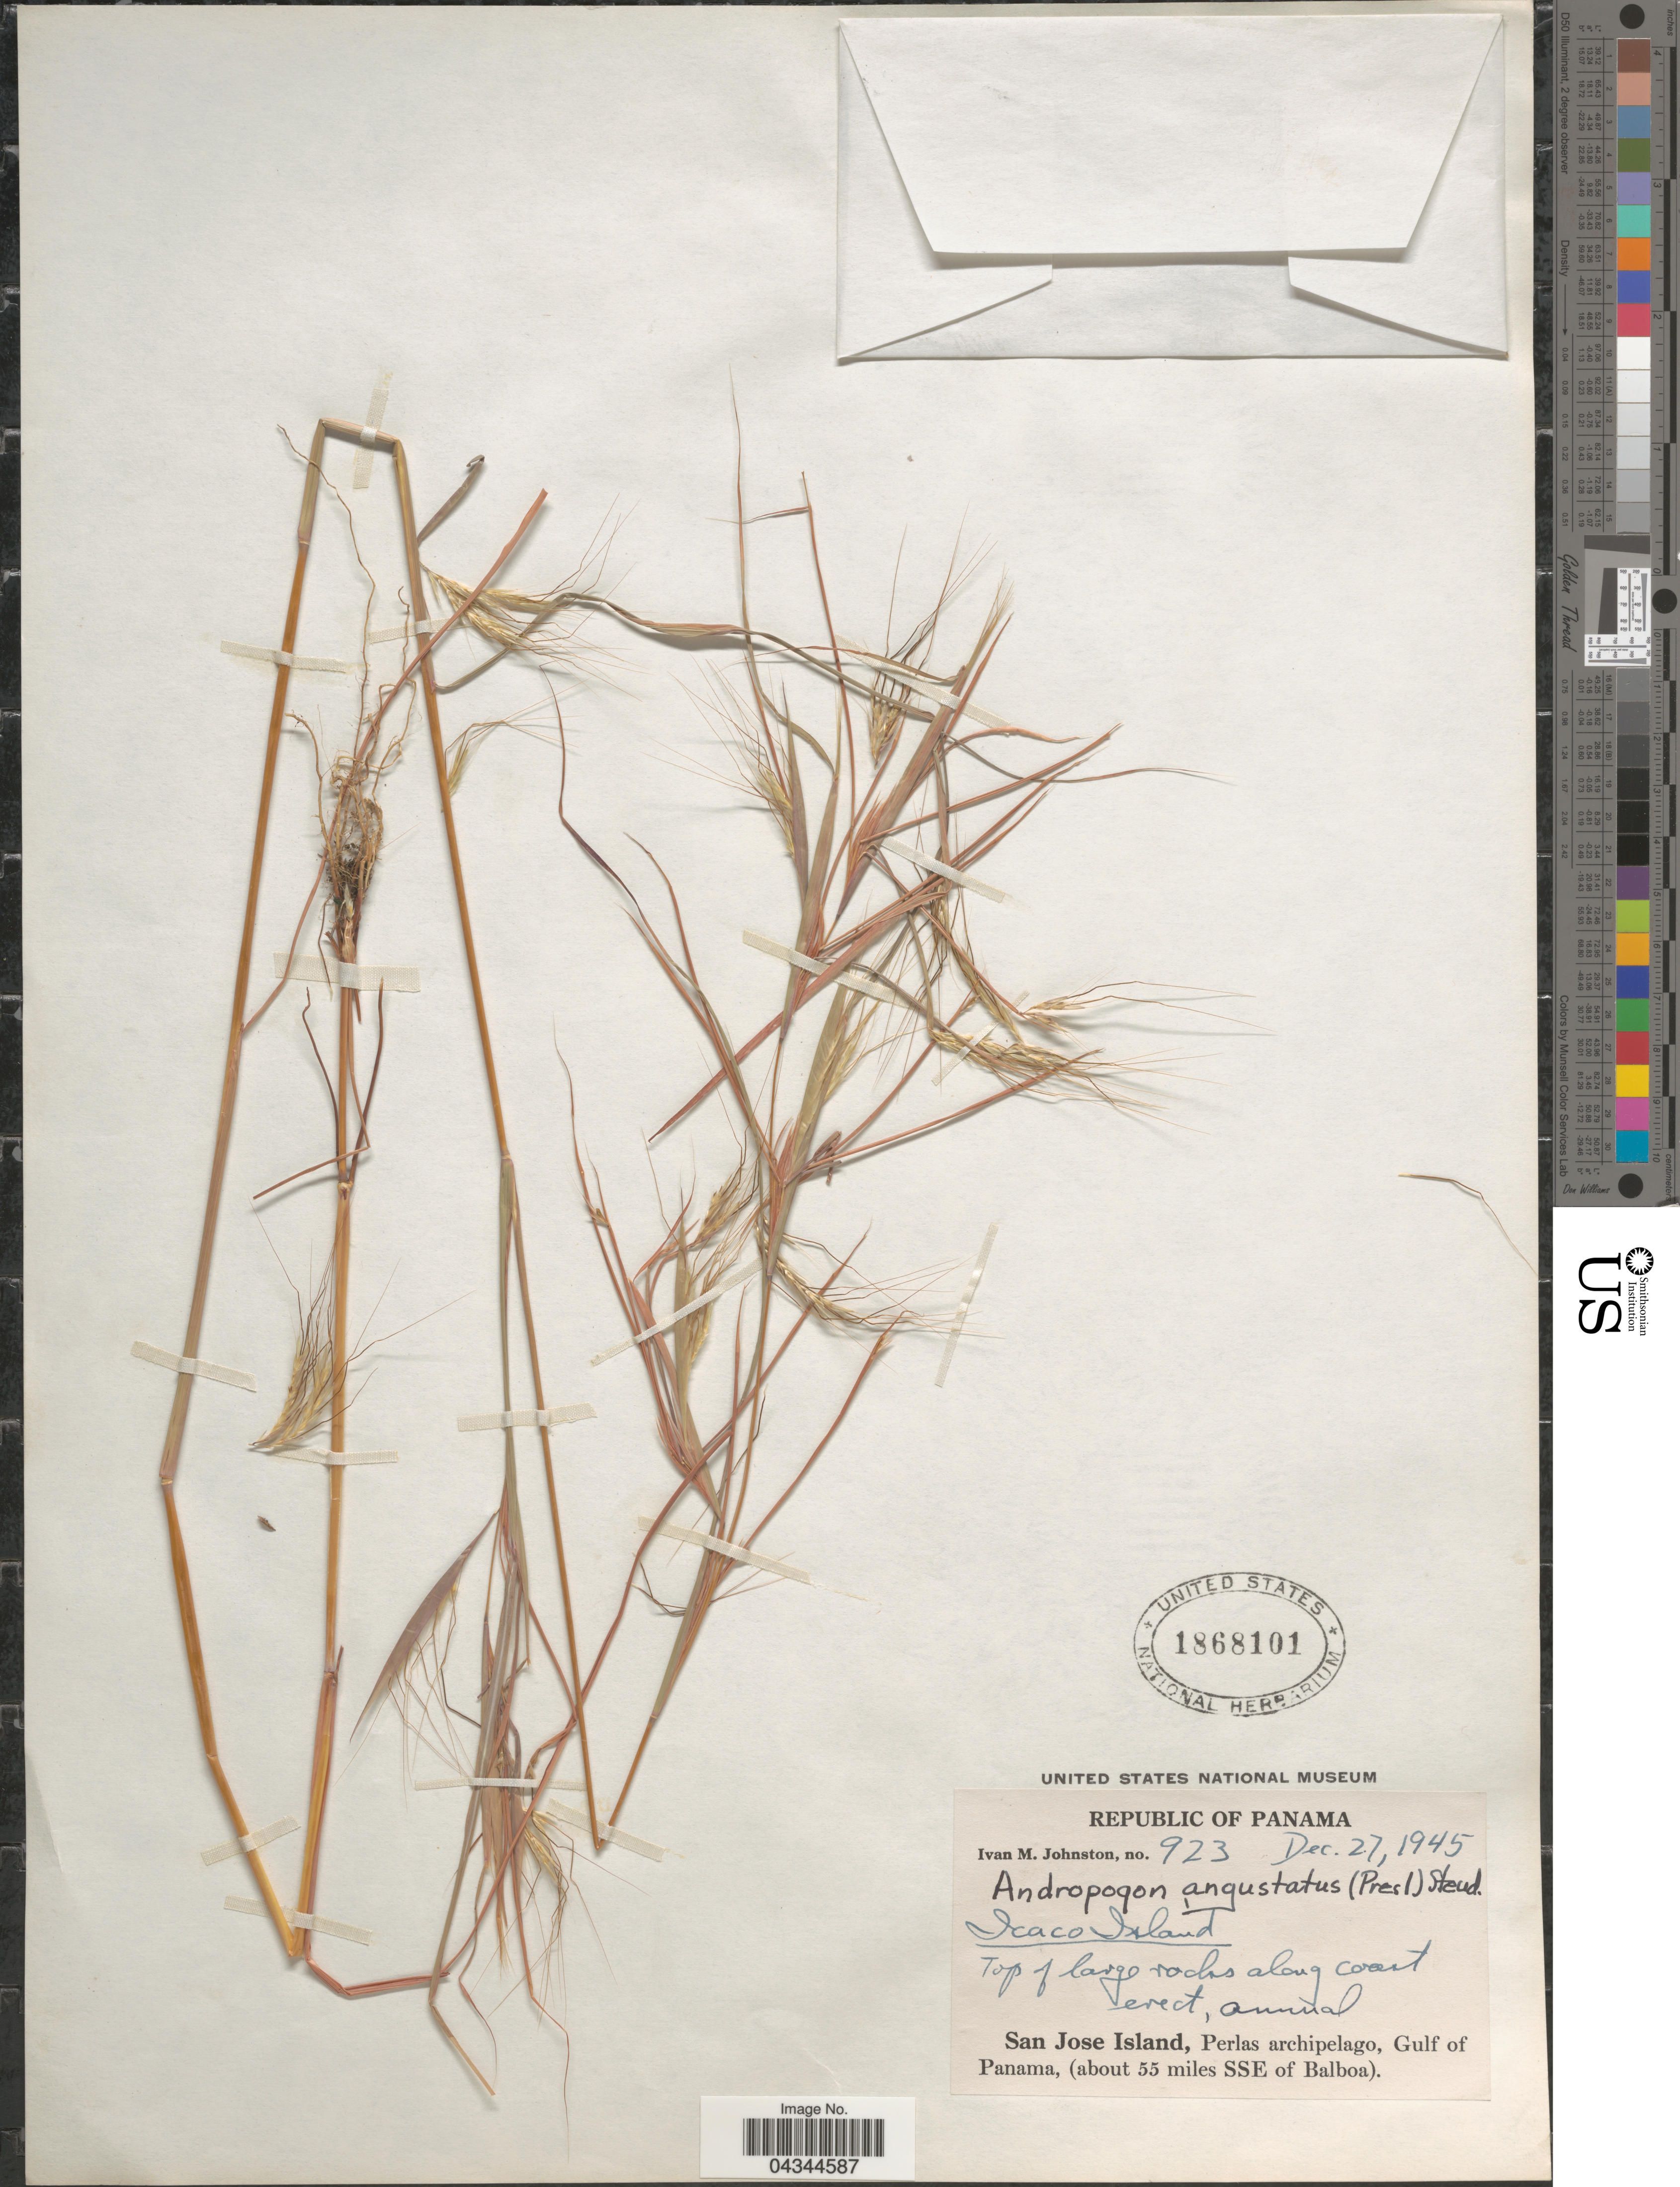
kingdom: Plantae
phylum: Tracheophyta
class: Liliopsida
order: Poales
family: Poaceae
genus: Andropogon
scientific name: Andropogon angustatus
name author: (J. Presl) Steud.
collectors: I.M. Johnston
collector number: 923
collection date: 1945-12-27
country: Panama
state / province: Panamá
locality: Republic of Panama. San Jose Island, Perlas archipelago, Gulf of Panama, (about 55 miles SSE of Balboa).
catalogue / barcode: US 1868101